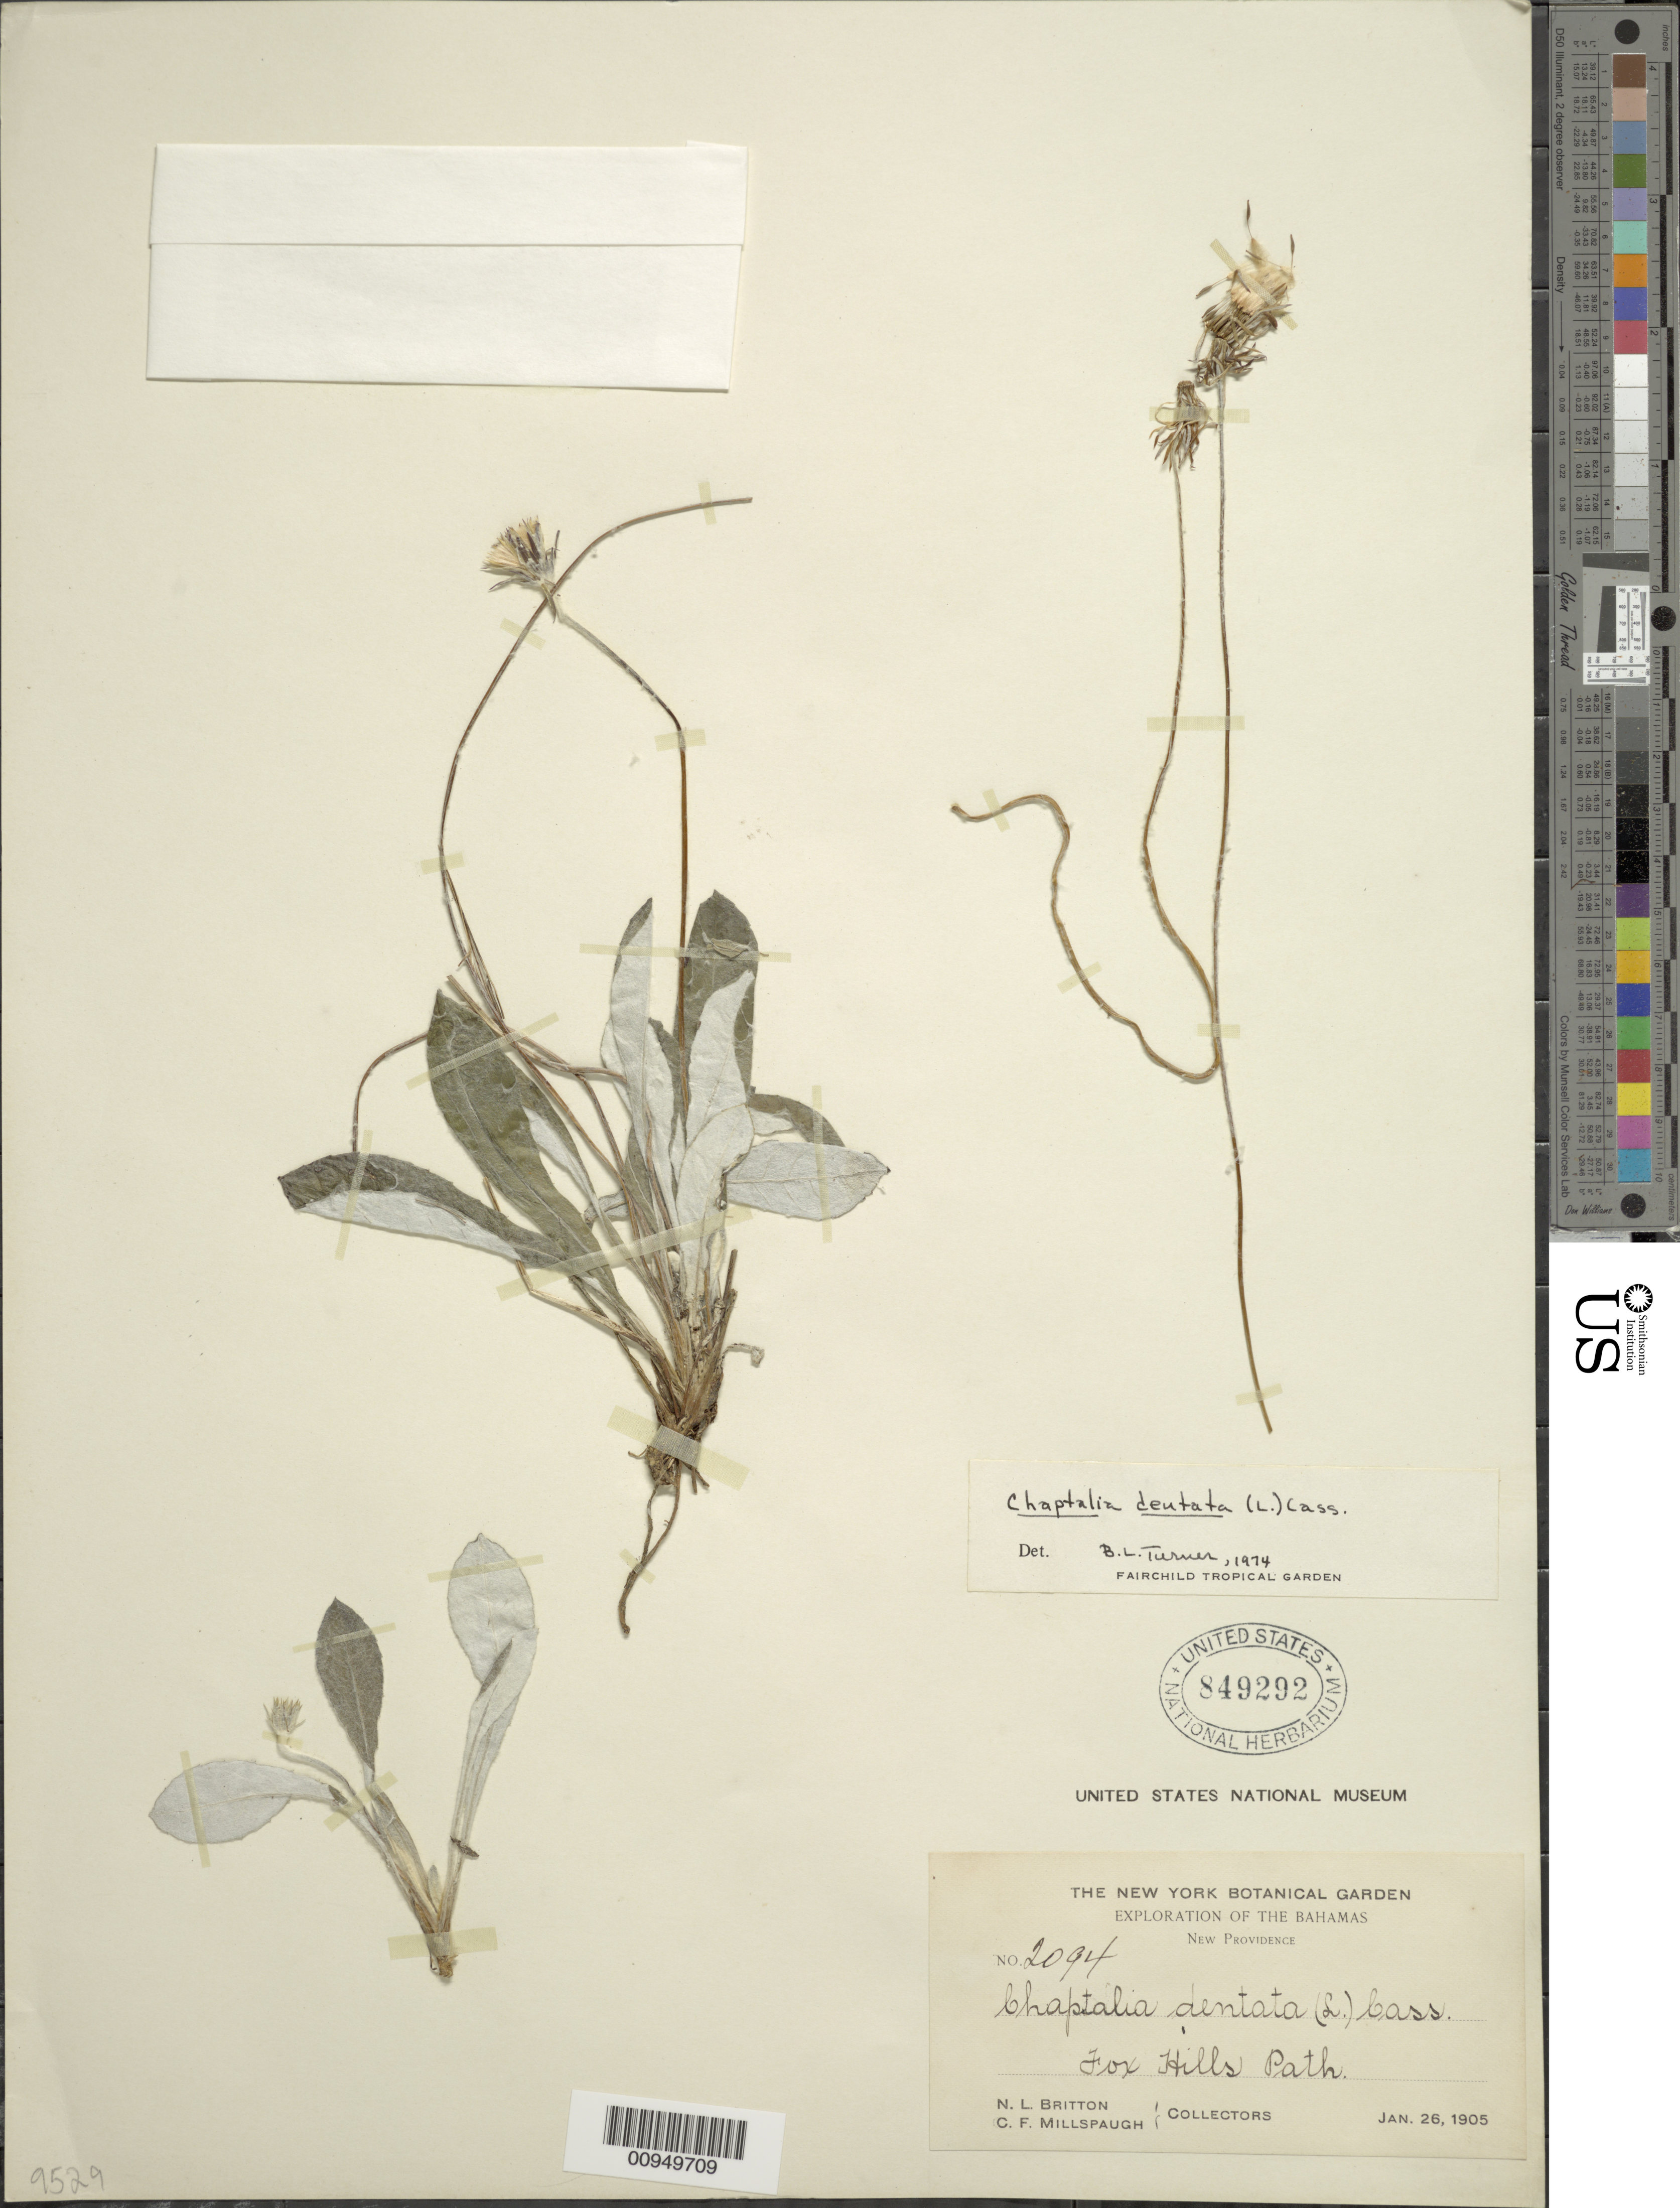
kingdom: Plantae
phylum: Tracheophyta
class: Magnoliopsida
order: Asterales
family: Asteraceae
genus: Chaptalia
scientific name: Chaptalia dentata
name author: (L.) Cass.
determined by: Turner, B. L.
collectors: N. Britton & C. F. Millspaugh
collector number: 2094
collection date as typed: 26 Jan 1905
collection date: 1905-01-26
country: Bahamas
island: New Providence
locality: Fox Hills Path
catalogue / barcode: US 849292